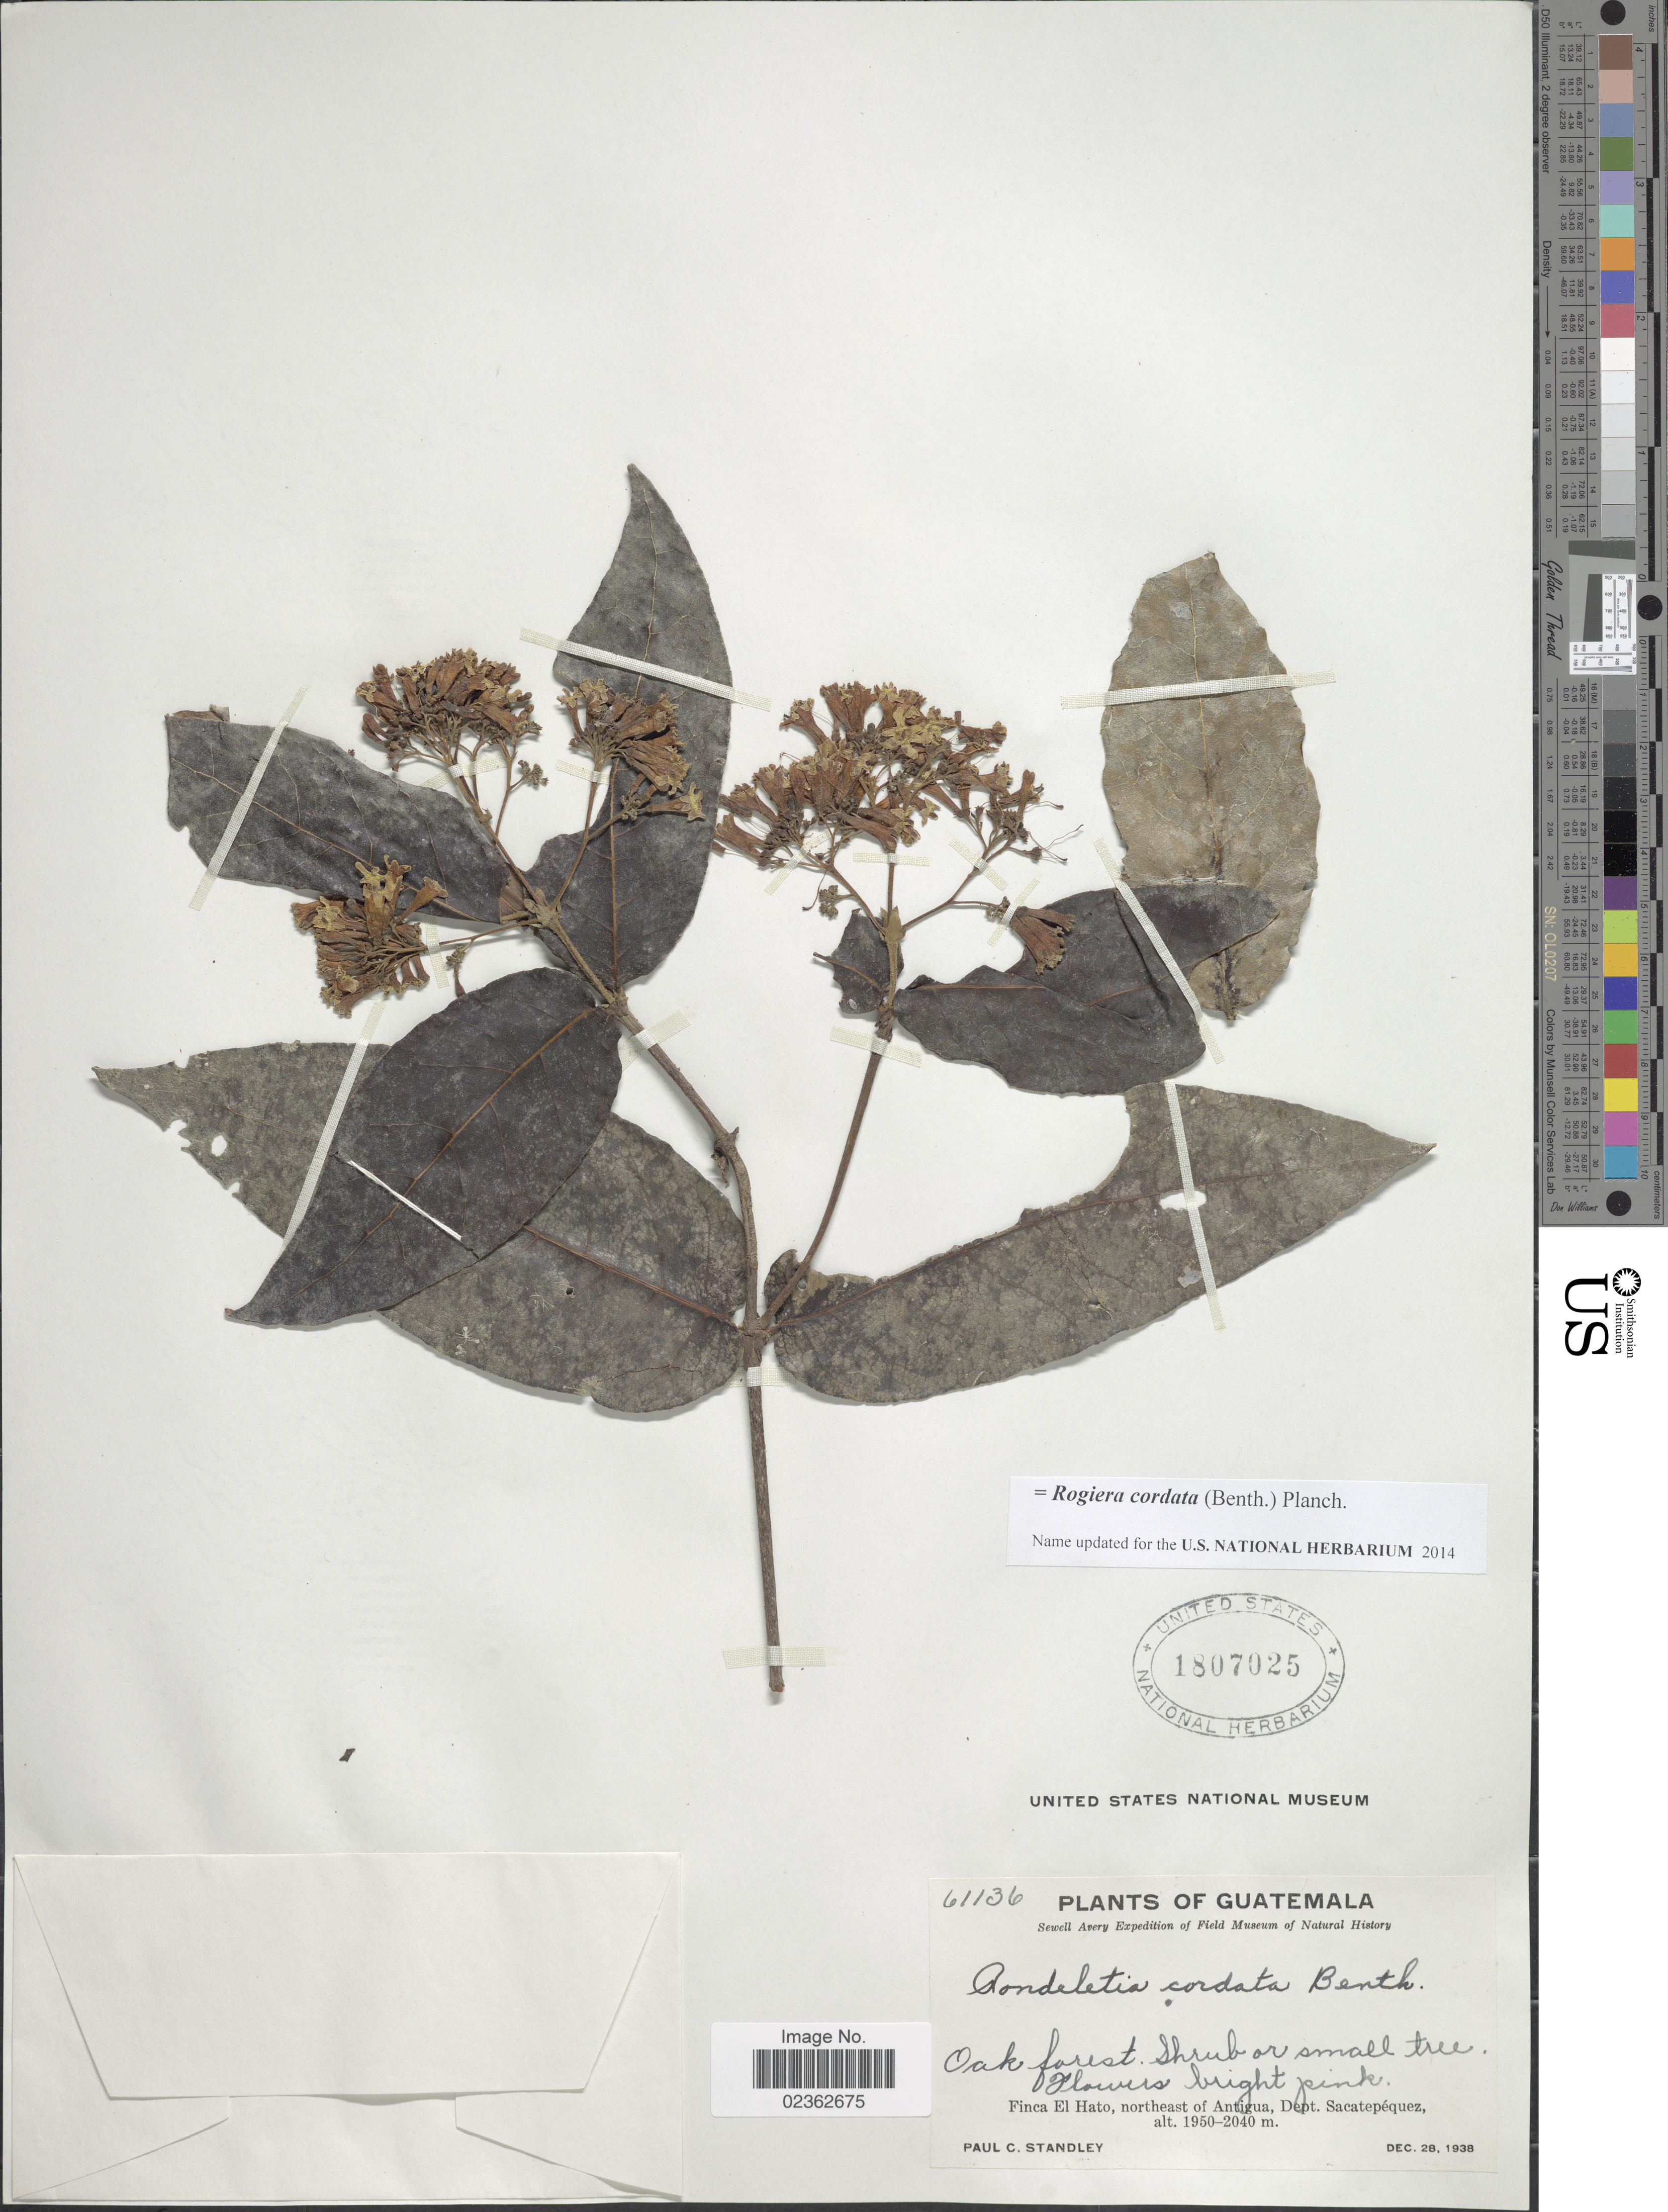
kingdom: Plantae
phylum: Tracheophyta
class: Magnoliopsida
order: Gentianales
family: Rubiaceae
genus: Rogiera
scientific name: Rogiera cordata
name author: (Benth.) Planch.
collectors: P. C. Standley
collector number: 61136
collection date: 1938-12-28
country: Guatemala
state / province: Sacatepéquez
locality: Finca El Hato, northeast of Antigua.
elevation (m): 1950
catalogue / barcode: US 1807025